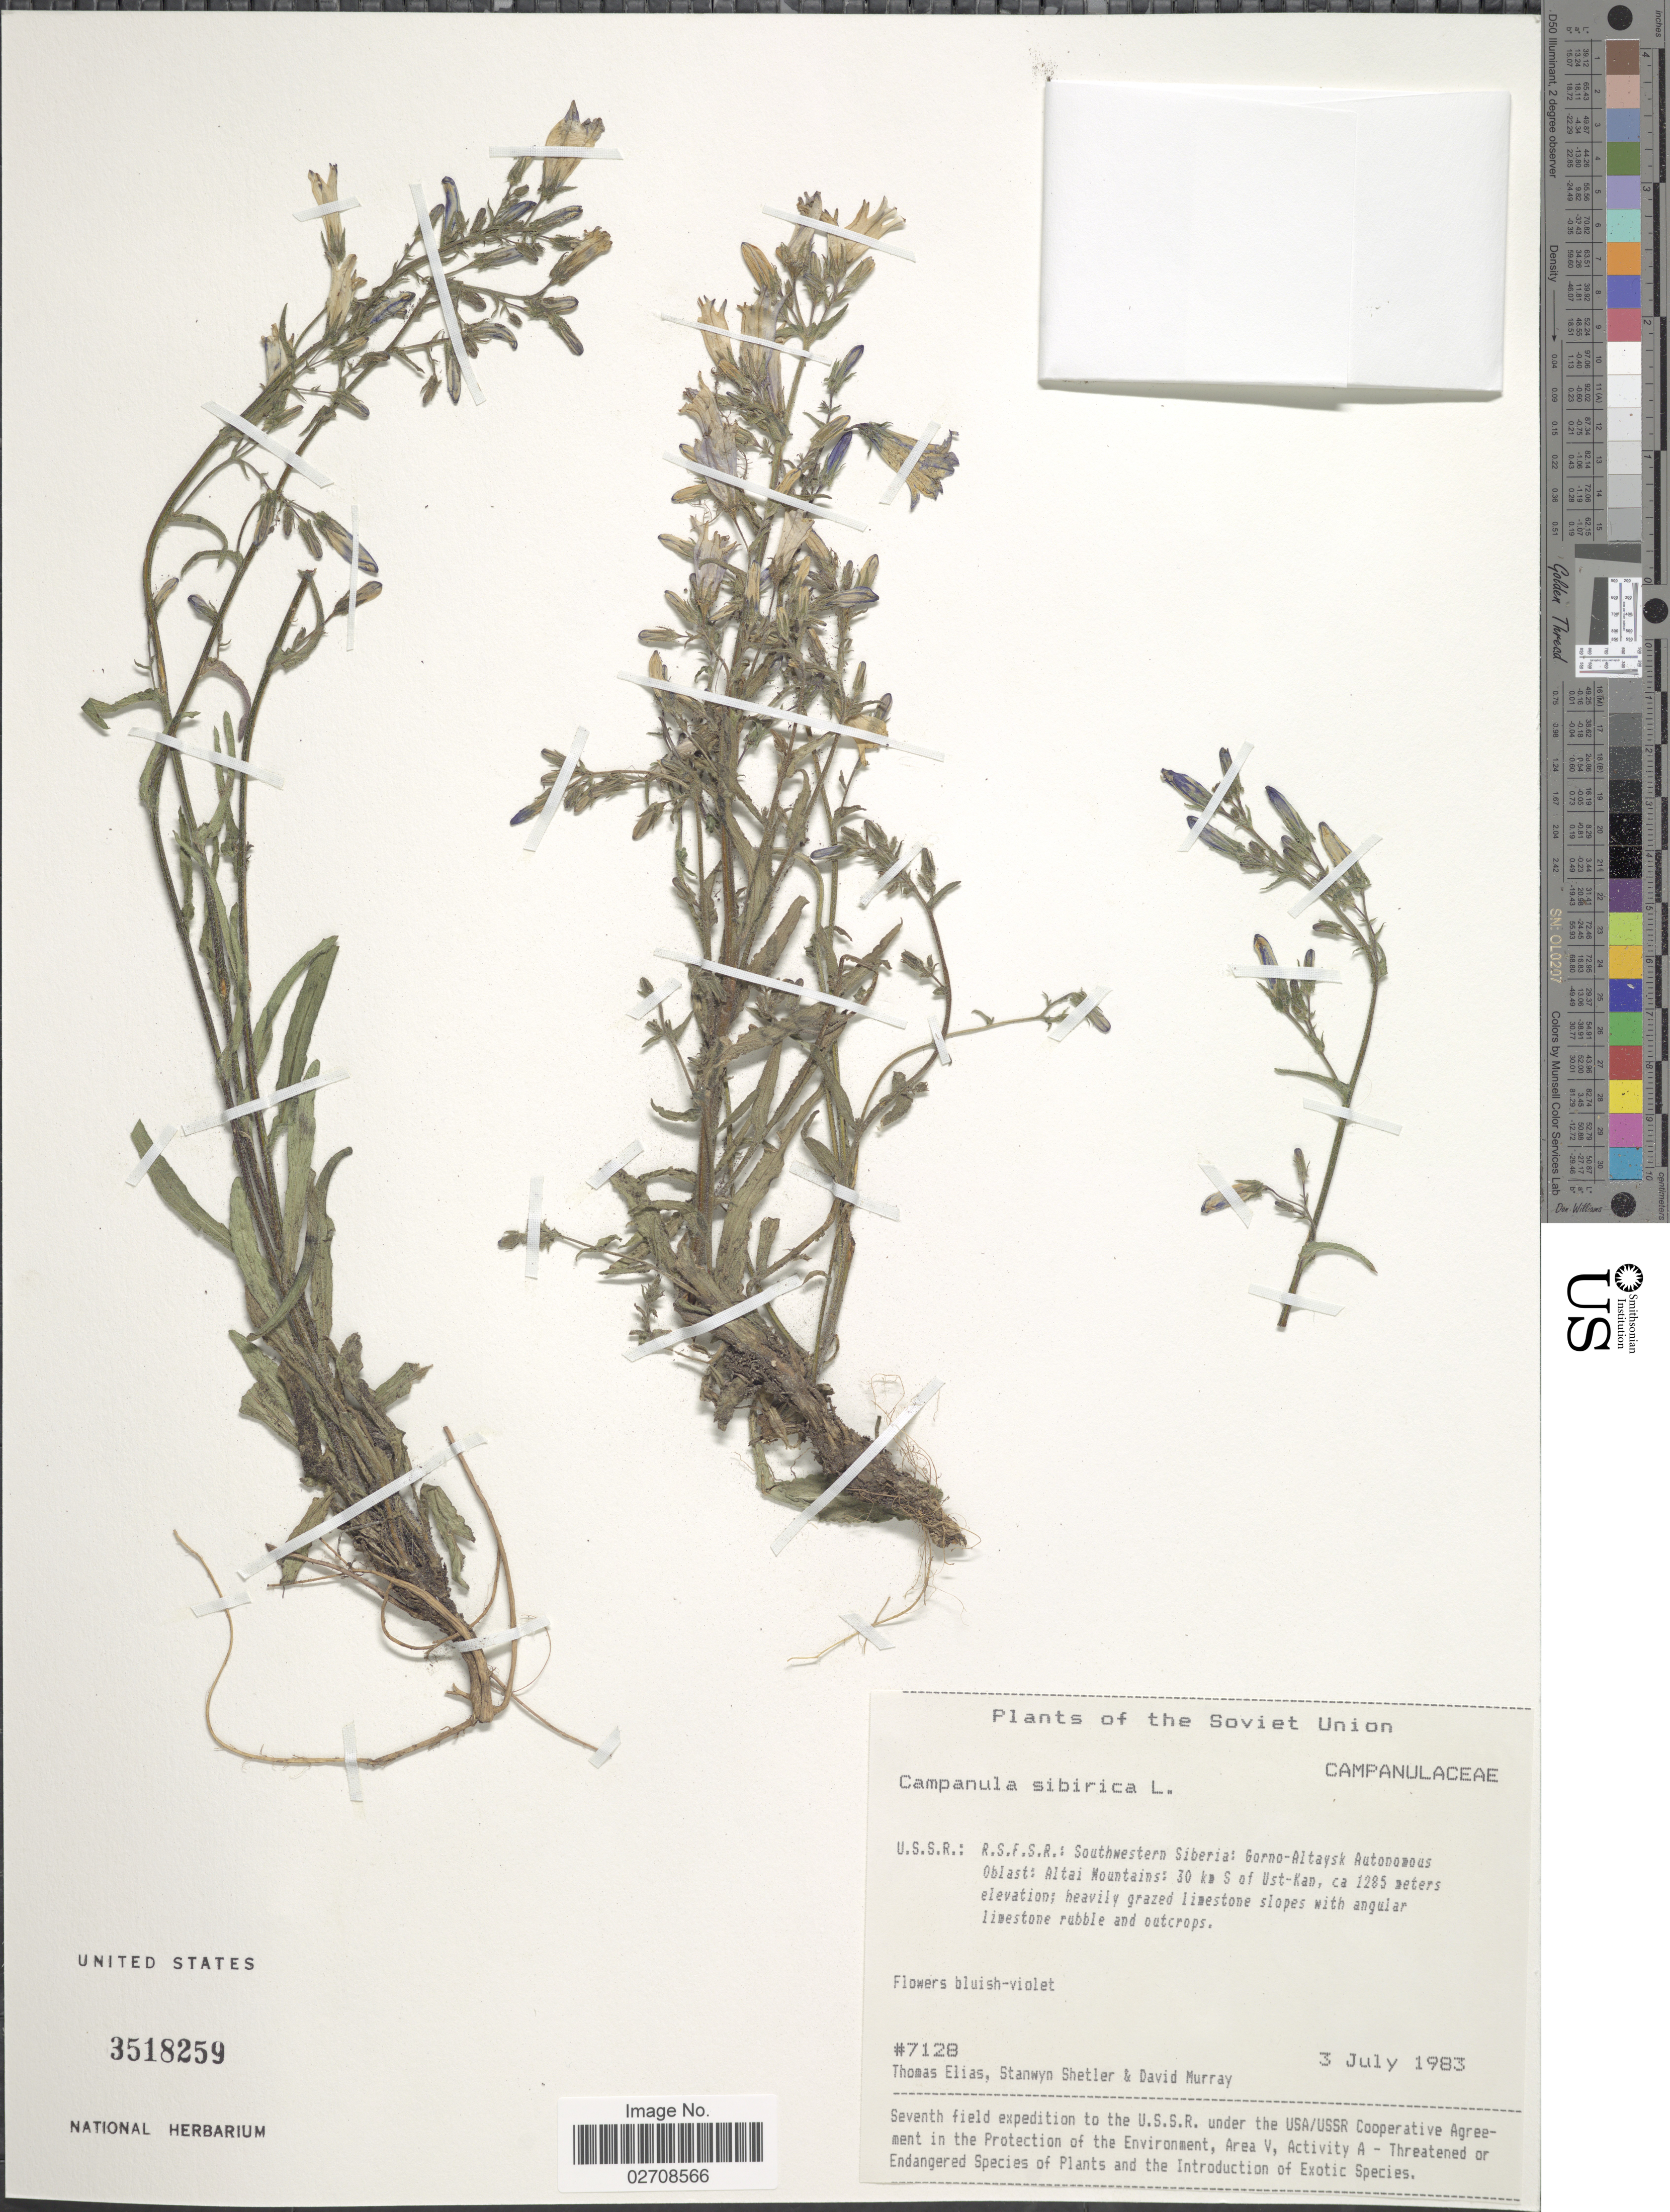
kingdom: Plantae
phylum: Tracheophyta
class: Magnoliopsida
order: Asterales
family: Campanulaceae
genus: Campanula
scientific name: Campanula sibirica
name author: L.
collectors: T. S. Elias, S. Shetler & D. F. Murray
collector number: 7128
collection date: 1983-07-03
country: Russian Federation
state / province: Altai Republic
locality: U.S.S.R: R.S.F.S.R.: Southwestern Siberia: Gorno-Altaysk Autonomous Oblast: Altai Mountains: 30 km S of Ust-Kan, The Soviet Union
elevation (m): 1285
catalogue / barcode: US 3518259